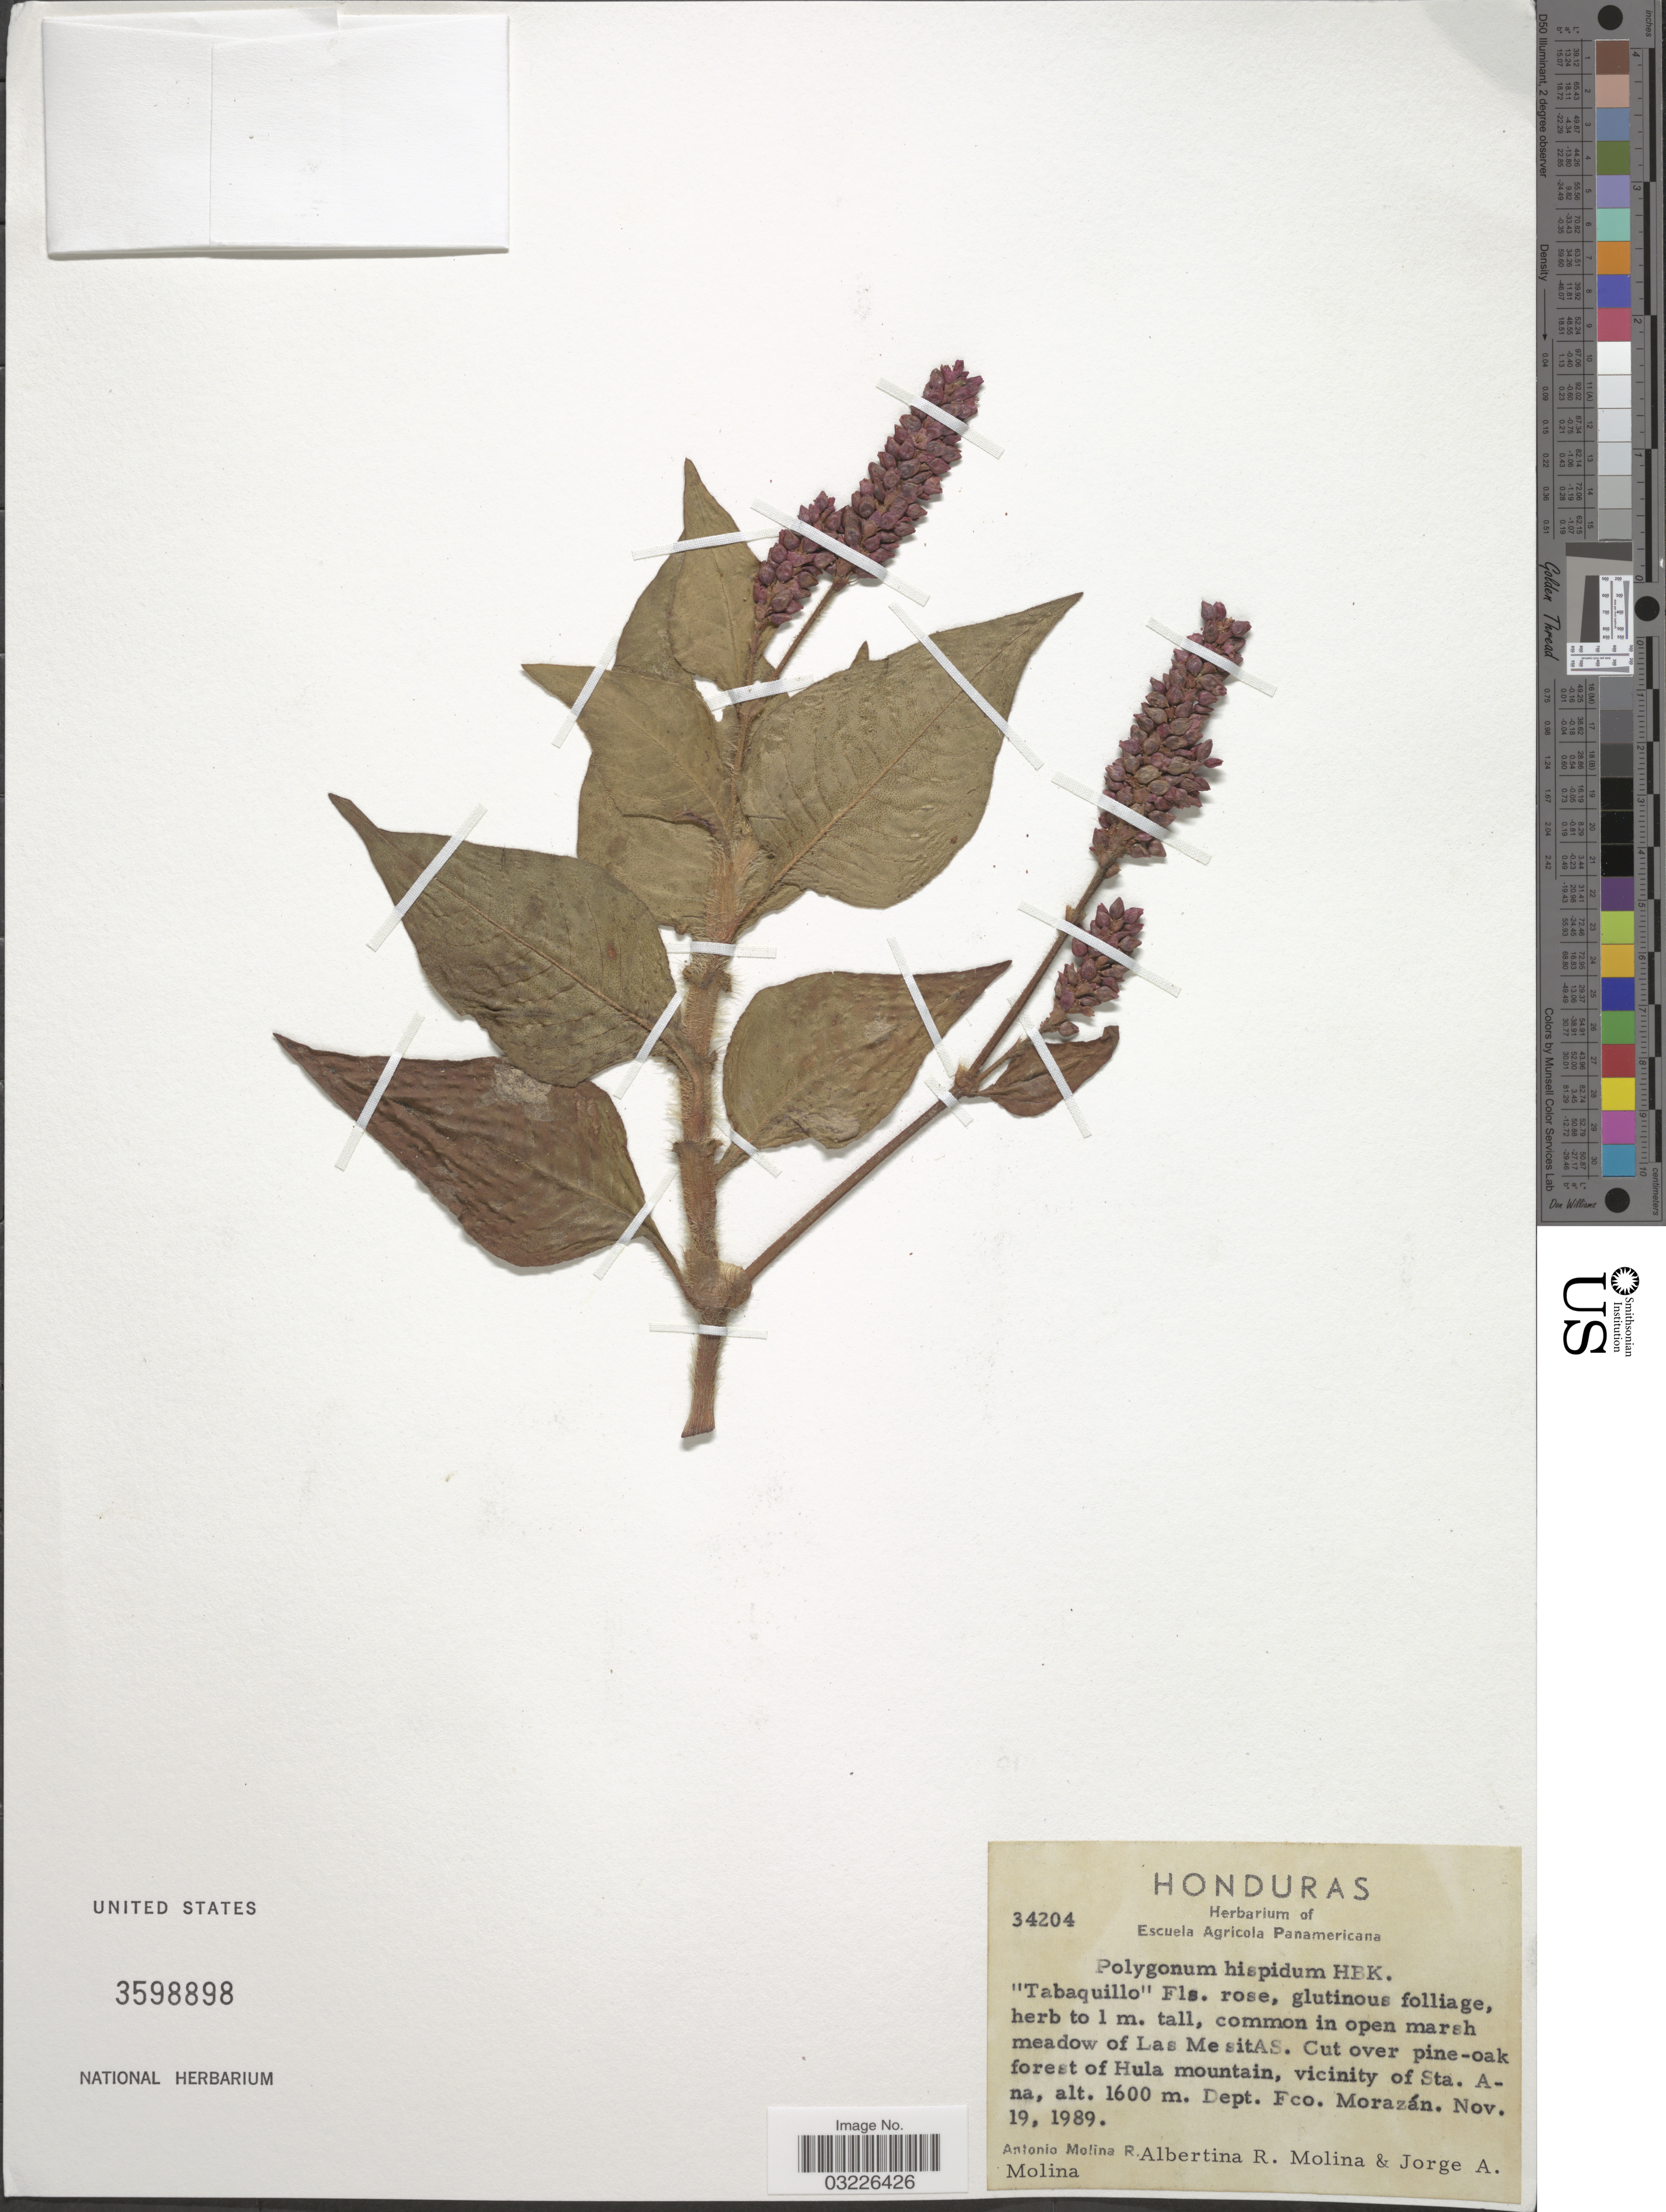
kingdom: Plantae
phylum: Tracheophyta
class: Magnoliopsida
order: Caryophyllales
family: Polygonaceae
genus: Polygonum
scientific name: Polygonum hispidum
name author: Kunth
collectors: A. Molina R., A. R. Molina & J. A. Molina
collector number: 34204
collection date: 1989-11-19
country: Honduras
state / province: Fco. Morazán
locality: Marsh meadow of Las Me sitas. Forest of Hula mountain, vicinity of Sta. Ana. Dept. Fco. Morazán.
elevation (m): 1600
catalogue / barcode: US 3598898